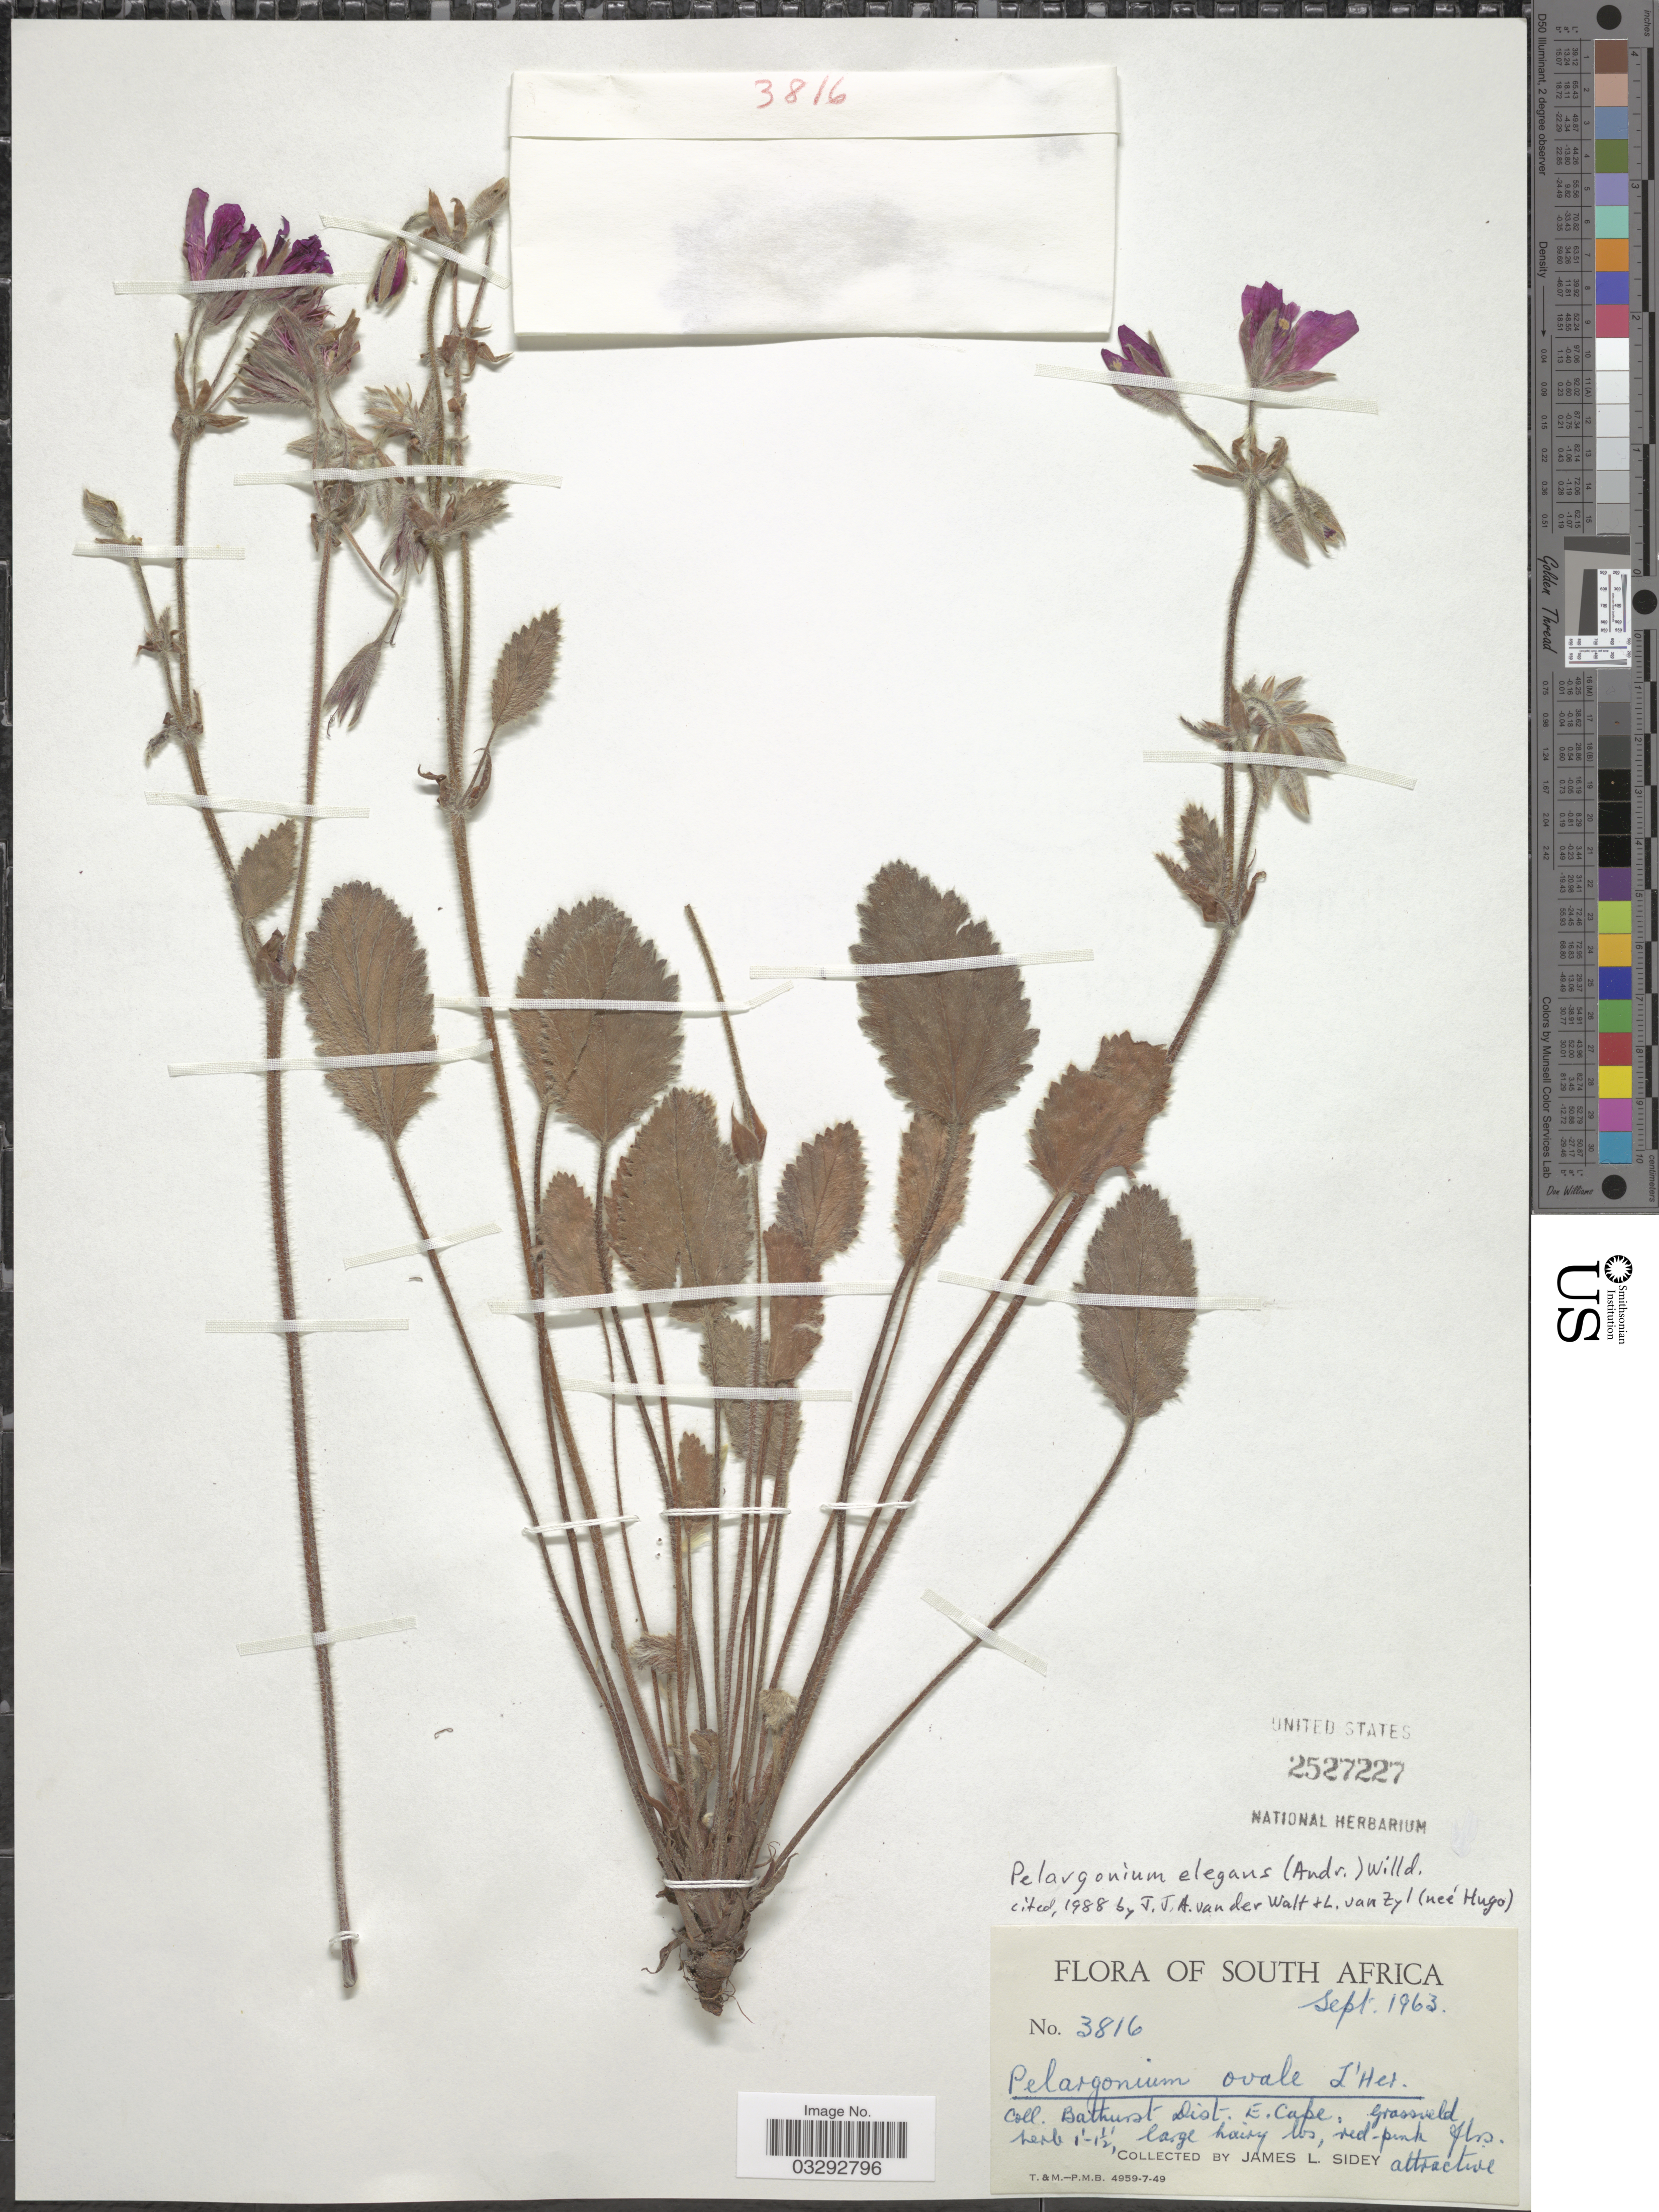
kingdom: Plantae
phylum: Tracheophyta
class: Magnoliopsida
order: Geraniales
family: Geraniaceae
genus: Pelargonium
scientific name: Pelargonium elegans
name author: Willd.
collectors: J. L. Sidey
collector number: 3816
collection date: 1963-09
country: South Africa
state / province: Eastern Cape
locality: Bathurst, Dist. E. Cape.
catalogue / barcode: US 2527227